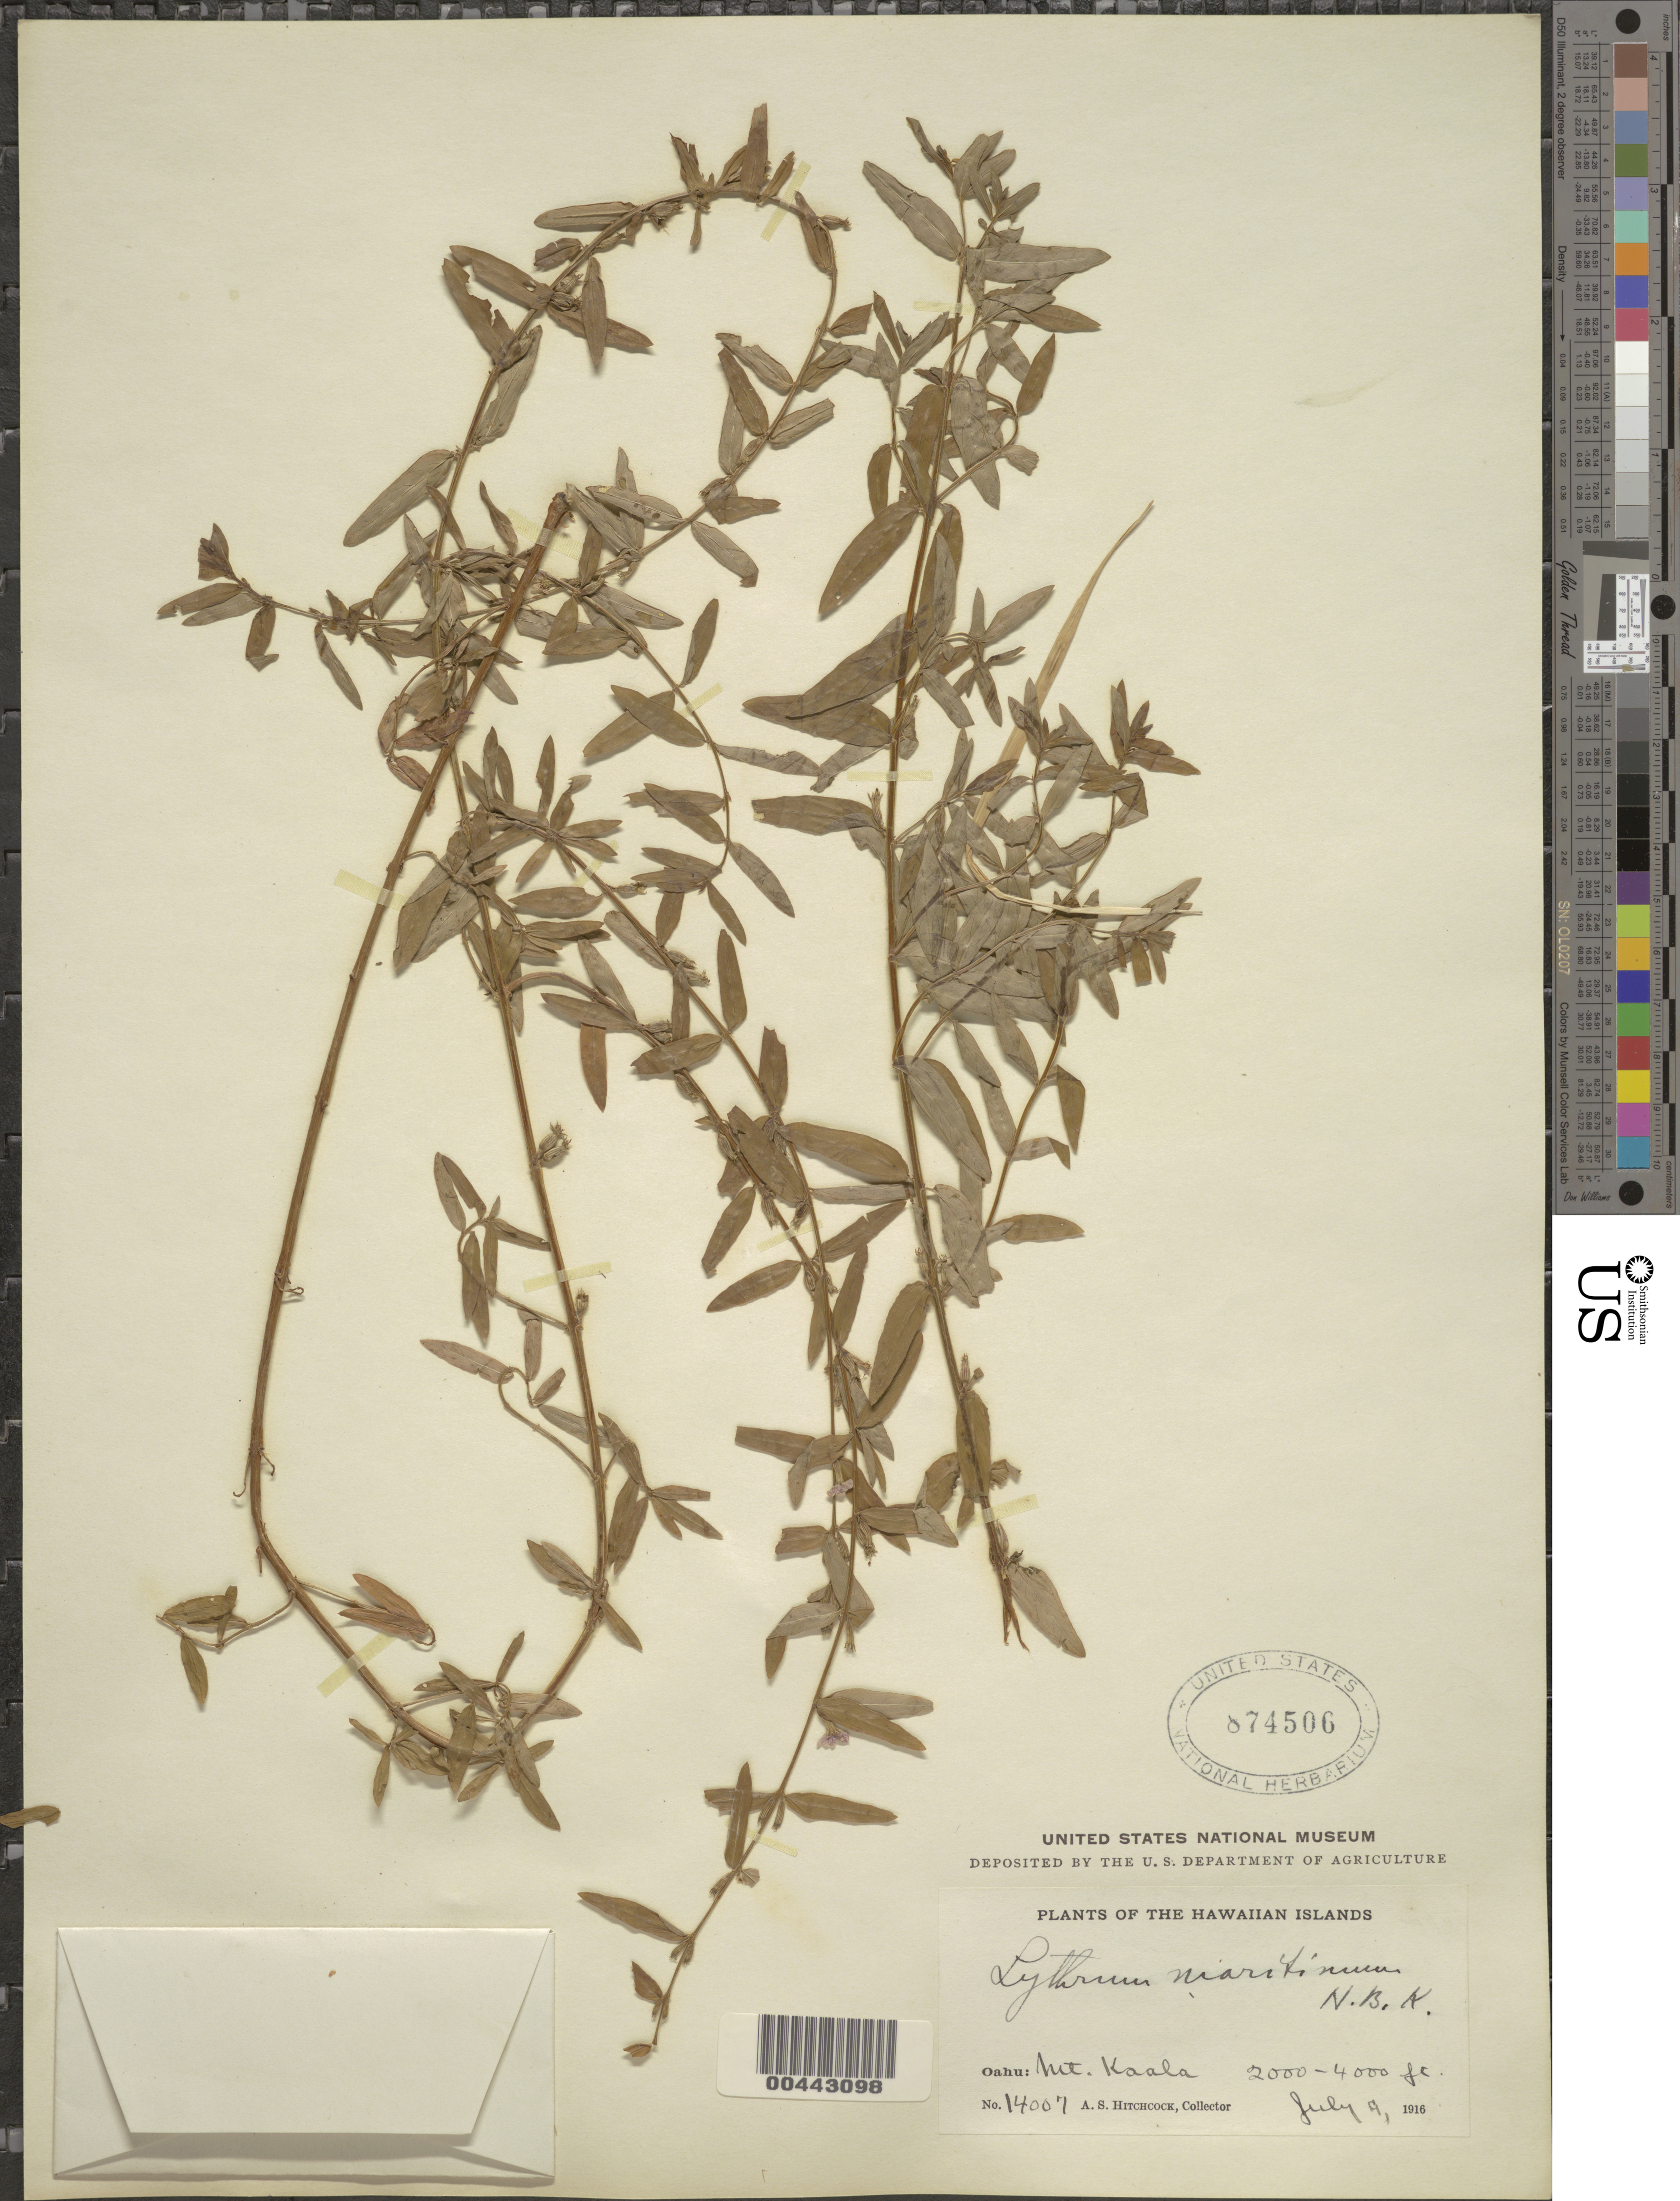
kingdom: Plantae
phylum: Tracheophyta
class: Magnoliopsida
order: Myrtales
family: Lythraceae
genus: Lythrum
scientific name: Lythrum maritimum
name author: Kunth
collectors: A. S. Hitchcock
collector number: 14007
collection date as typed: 9 Jul 1916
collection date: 1916-07-09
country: United States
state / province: Hawaii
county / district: Honolulu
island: Oahu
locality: Mt. Kaala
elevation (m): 610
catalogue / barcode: US 874506